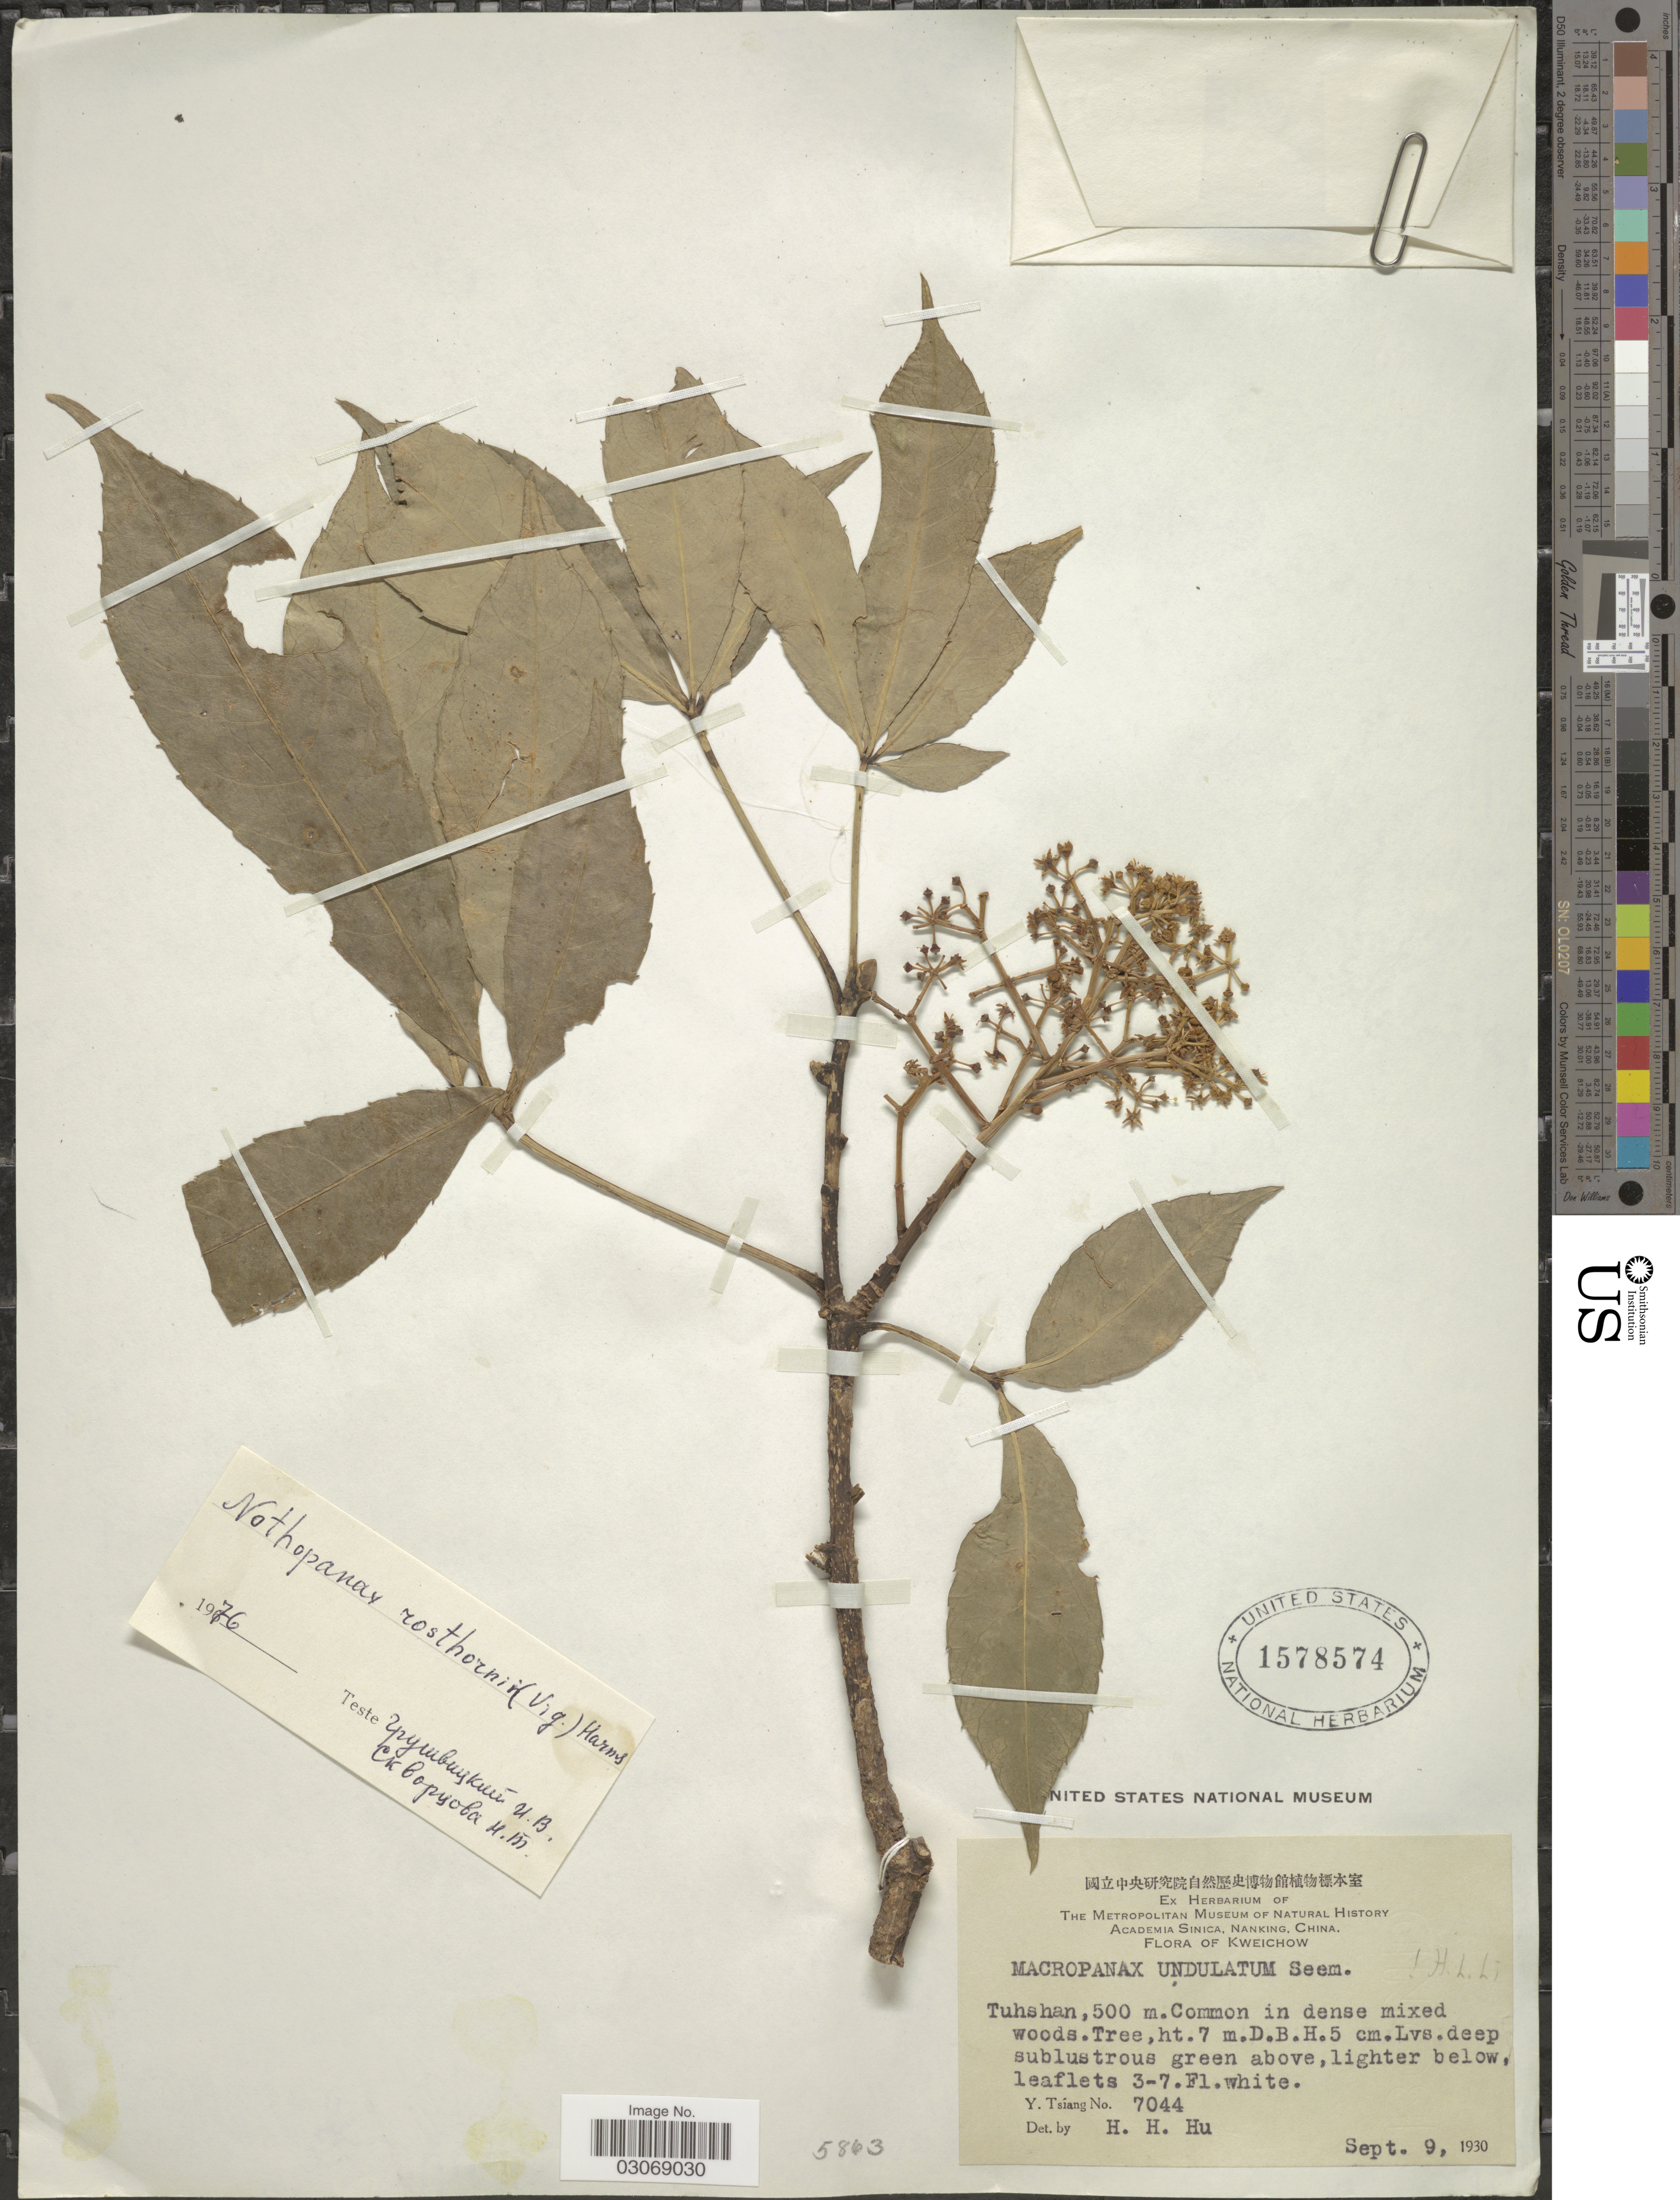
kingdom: Plantae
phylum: Tracheophyta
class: Magnoliopsida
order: Apiales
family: Araliaceae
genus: Nothopanax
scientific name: Nothopanax rosthornii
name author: Harms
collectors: Y. Tsiang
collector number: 7044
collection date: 1930-09-09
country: China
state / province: Guizhou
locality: Kweichow. Tuhshan.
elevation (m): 500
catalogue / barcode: US 1578574